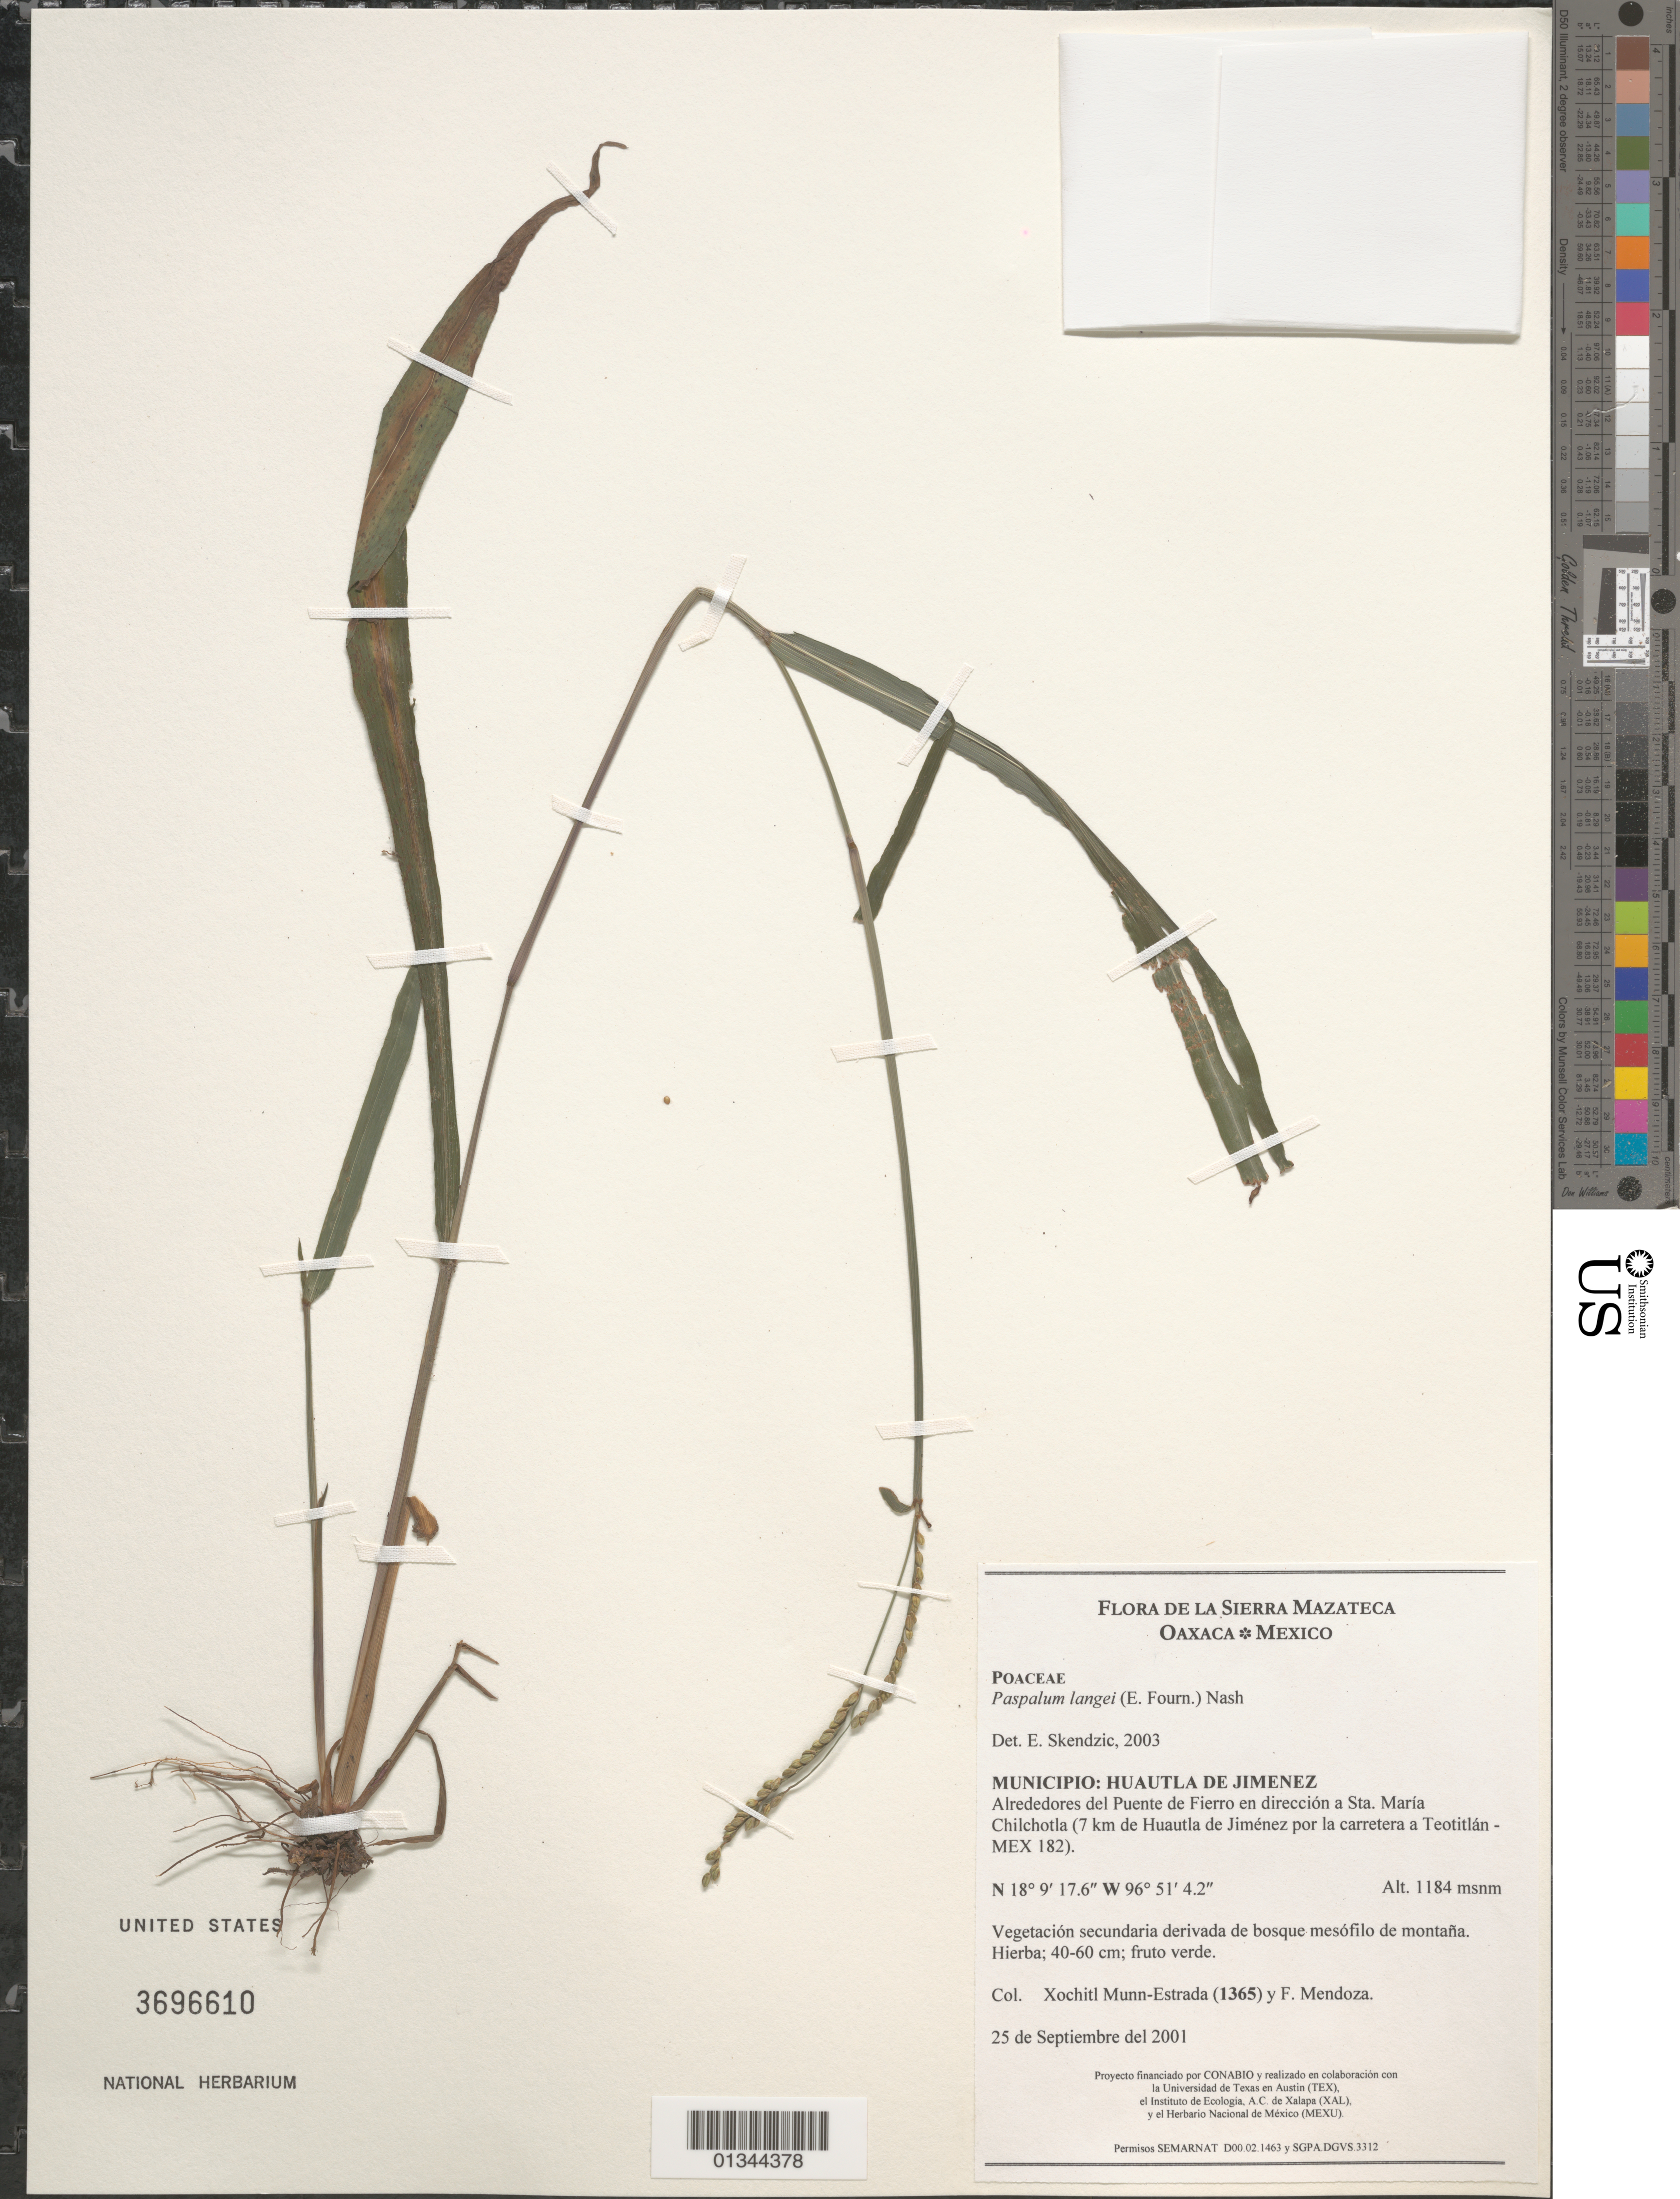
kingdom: Plantae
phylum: Tracheophyta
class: Liliopsida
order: Poales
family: Poaceae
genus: Paspalum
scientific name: Paspalum langei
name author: (E. Fourn.) Nash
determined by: Skendzic, E.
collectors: X. Munn-Estrada & F. Mendoza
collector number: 1365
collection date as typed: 25 de Septiembre del 2001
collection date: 2001-09-25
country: Mexico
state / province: Oaxaca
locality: Huautla de Jimenez, Alrededores del Puente de Fierro en direccion a Sta. Maria Chilchotla (7 km de Huautla de Jimenez por la carretera a Teotitlan - Mex 182).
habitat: Vegetacion secundaria derivada de bosque mesofilo de montana.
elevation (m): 1184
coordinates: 18 09 17.6 N, 96 51 4.2 W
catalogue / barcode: US 3696610